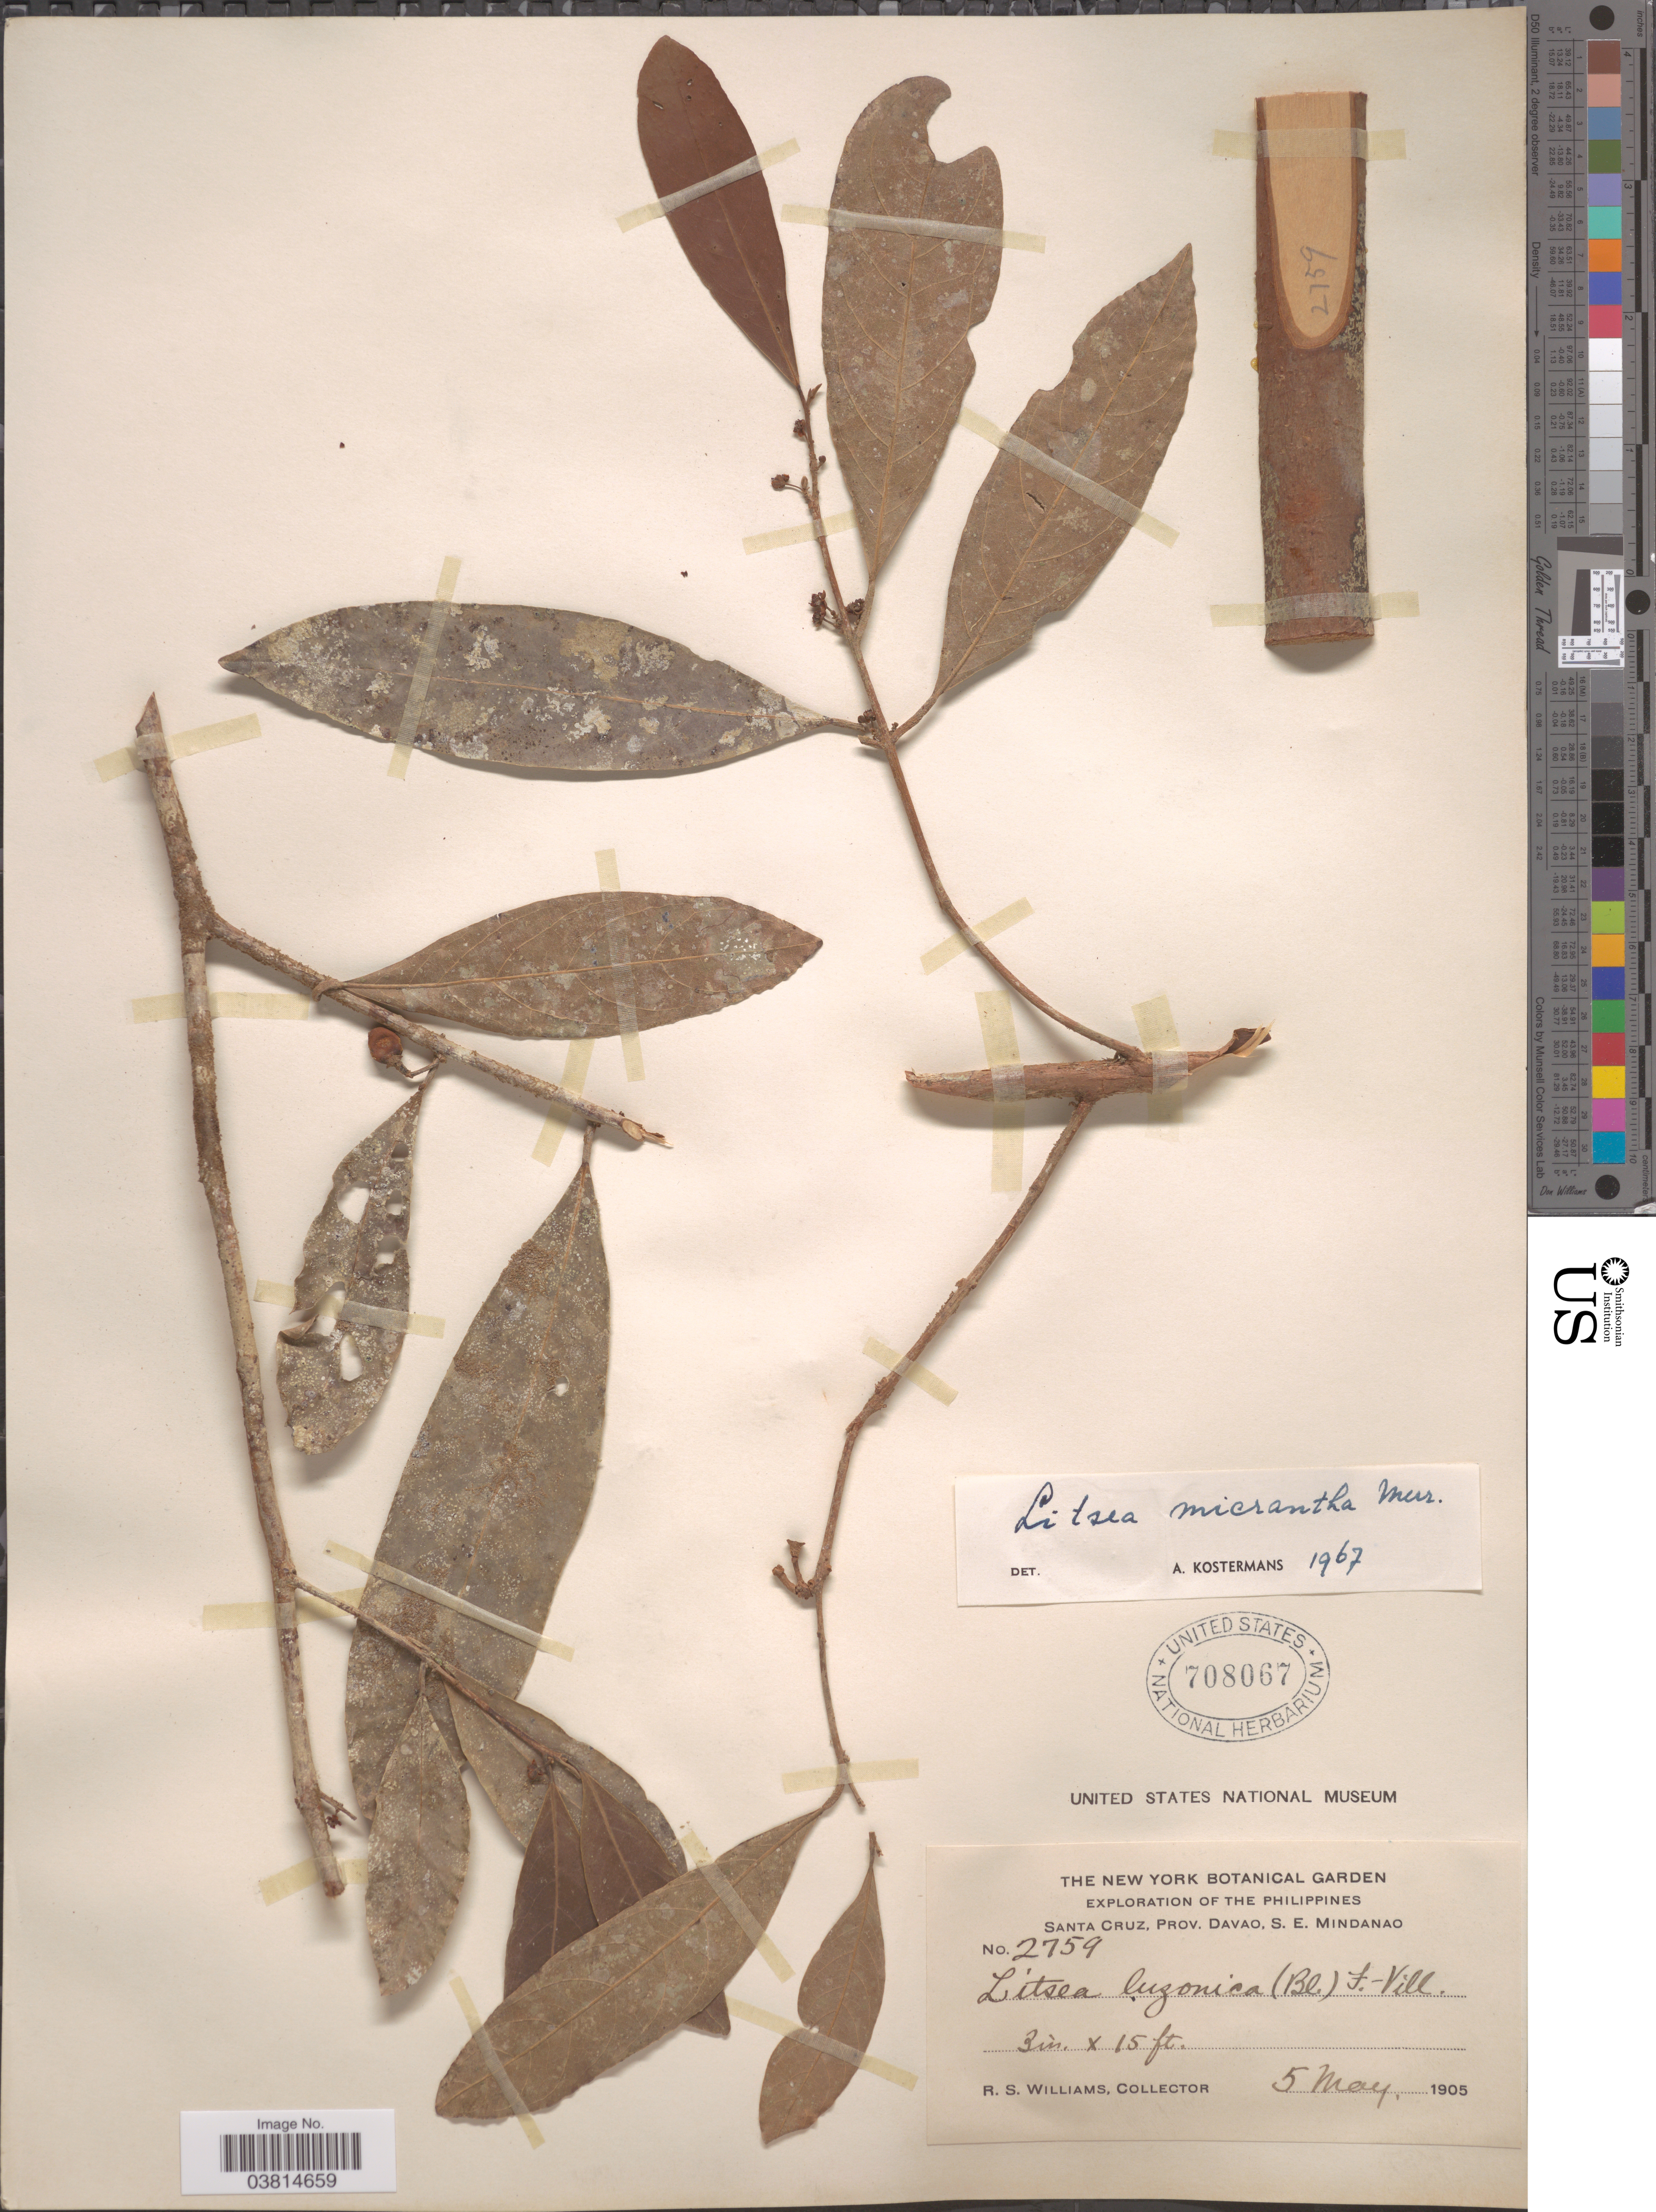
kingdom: Plantae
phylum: Tracheophyta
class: Magnoliopsida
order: Laurales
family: Lauraceae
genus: Litsea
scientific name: Litsea micrantha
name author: Merr.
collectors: R. S. Williams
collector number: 2759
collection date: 1905-05-05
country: Philippines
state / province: Davao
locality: Santa Cruz, S. E. Mindanao.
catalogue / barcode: US 708067